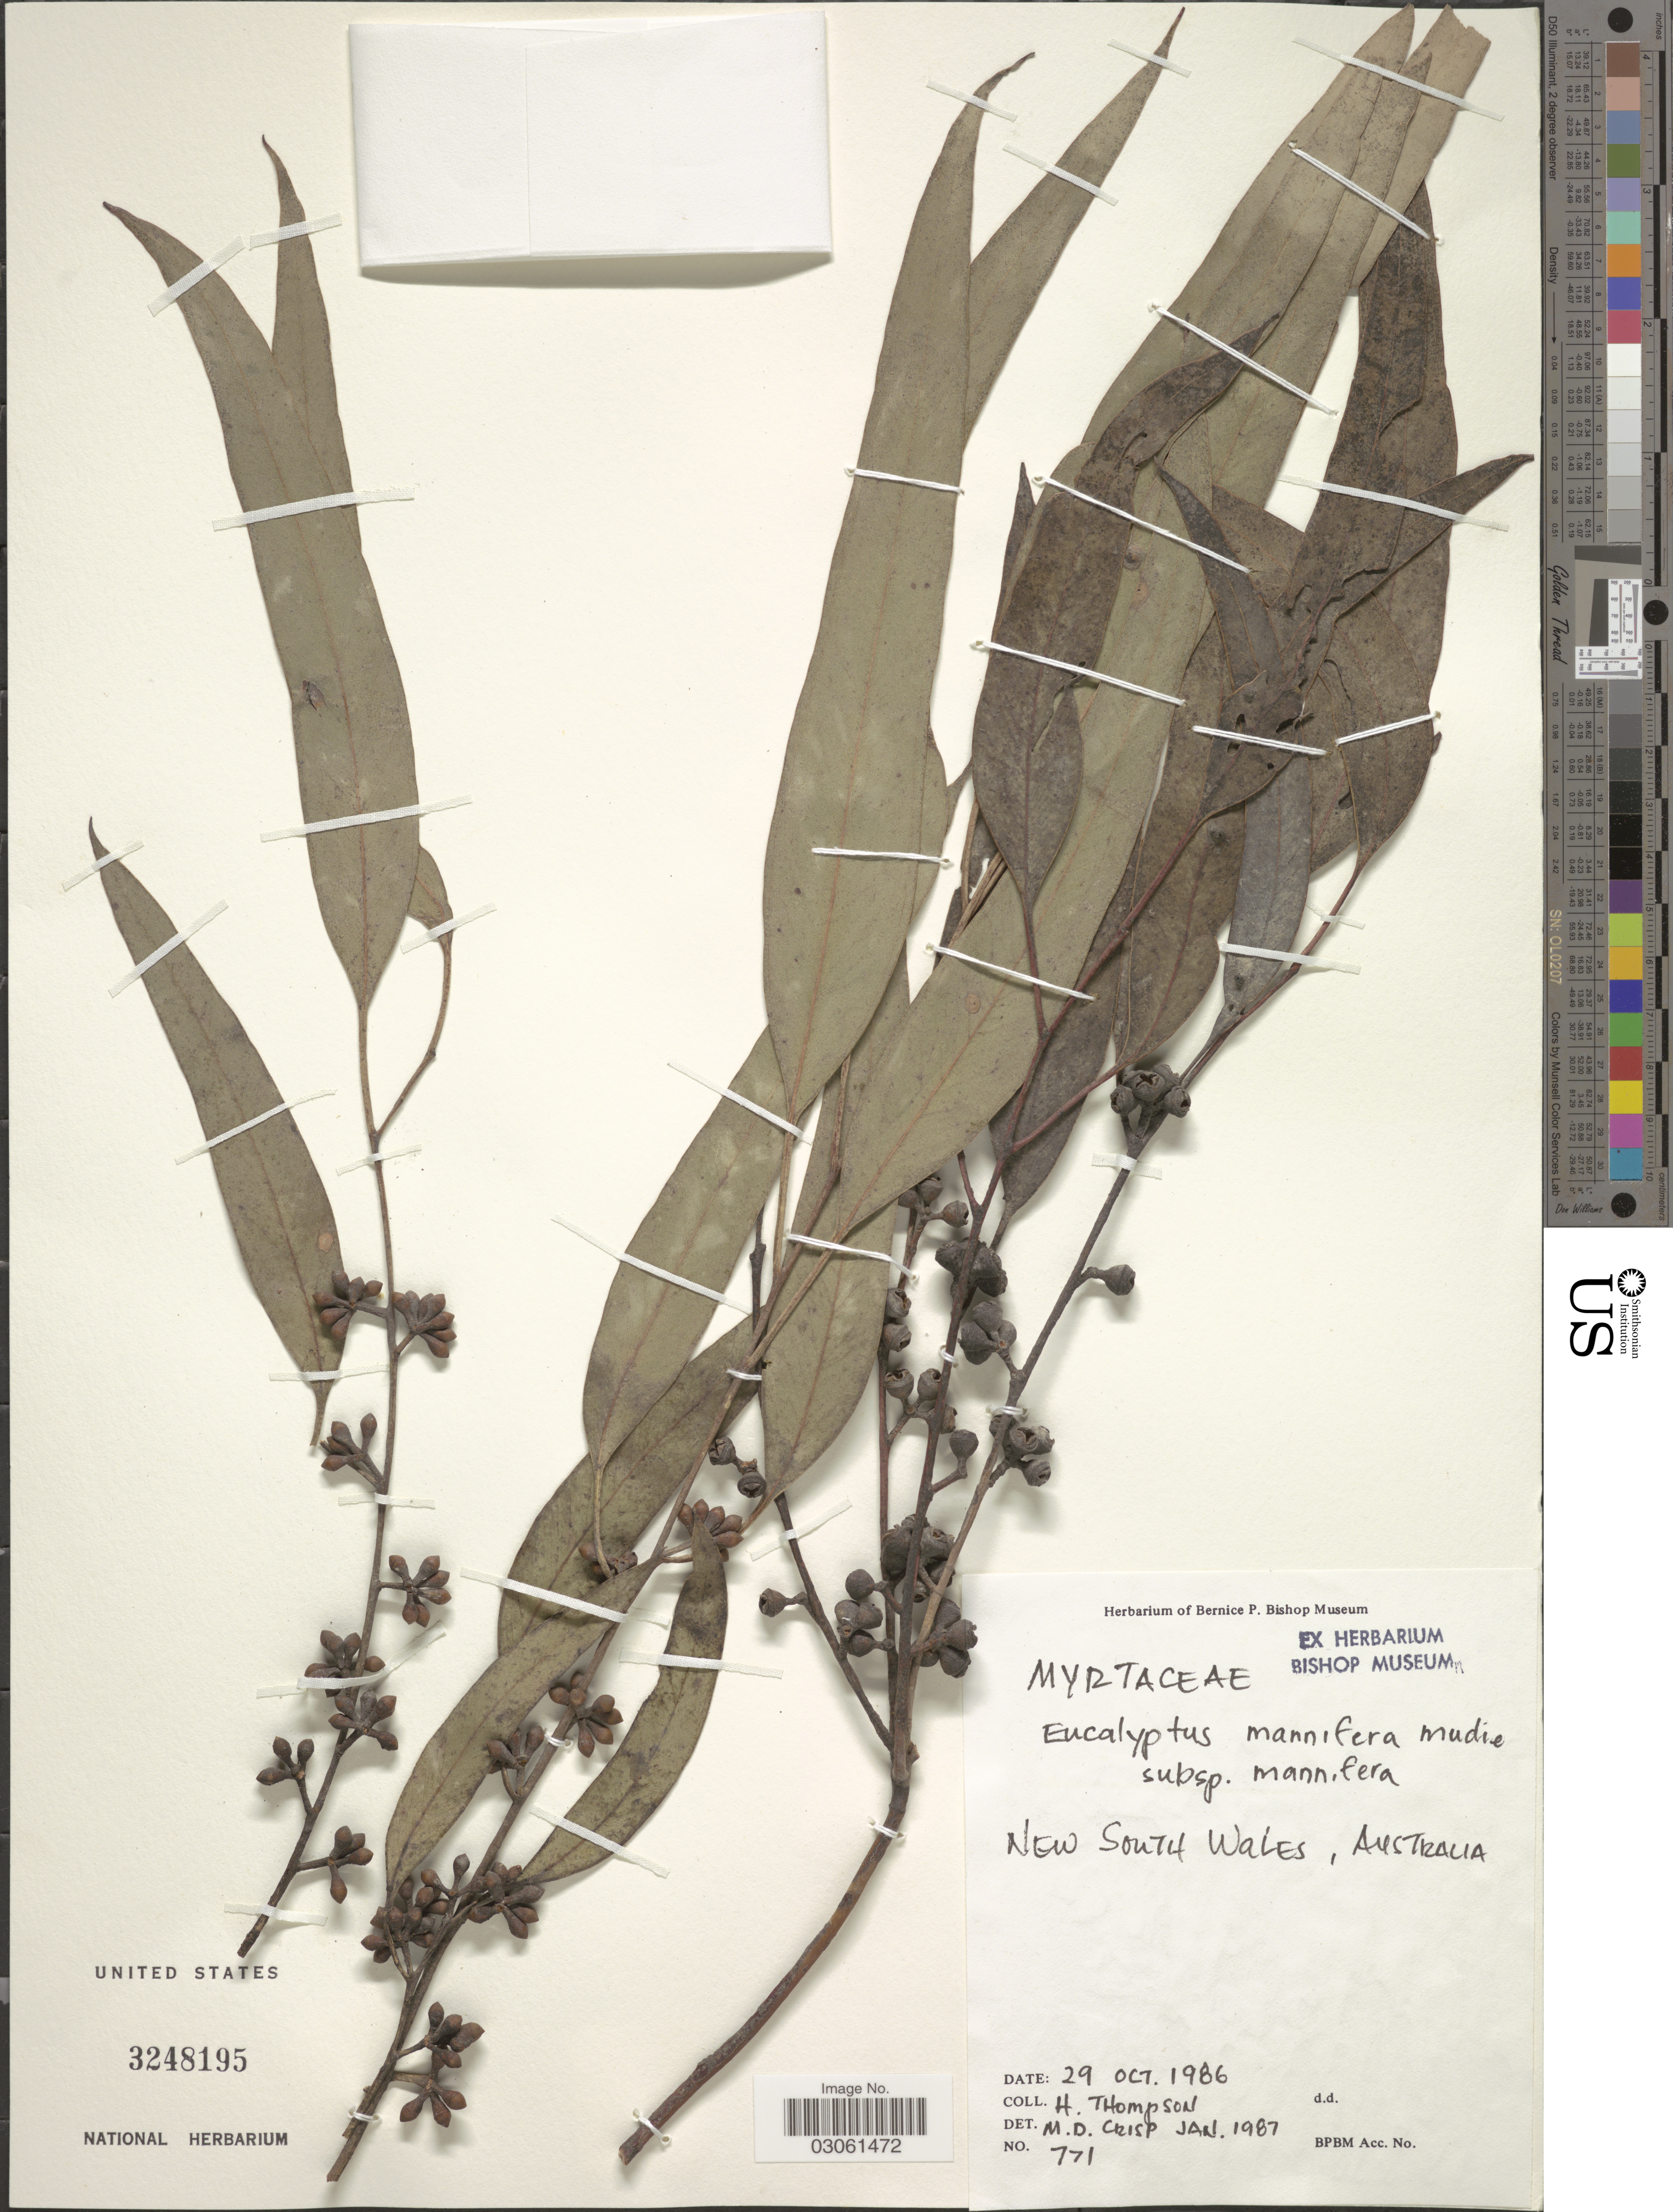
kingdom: Plantae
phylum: Tracheophyta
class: Magnoliopsida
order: Myrtales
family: Myrtaceae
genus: Eucalyptus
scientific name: Eucalyptus mannifera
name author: Mudie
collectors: H. J. Thompson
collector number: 771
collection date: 1986-10-29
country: Australia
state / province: New South Wales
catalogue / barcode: US 3248195